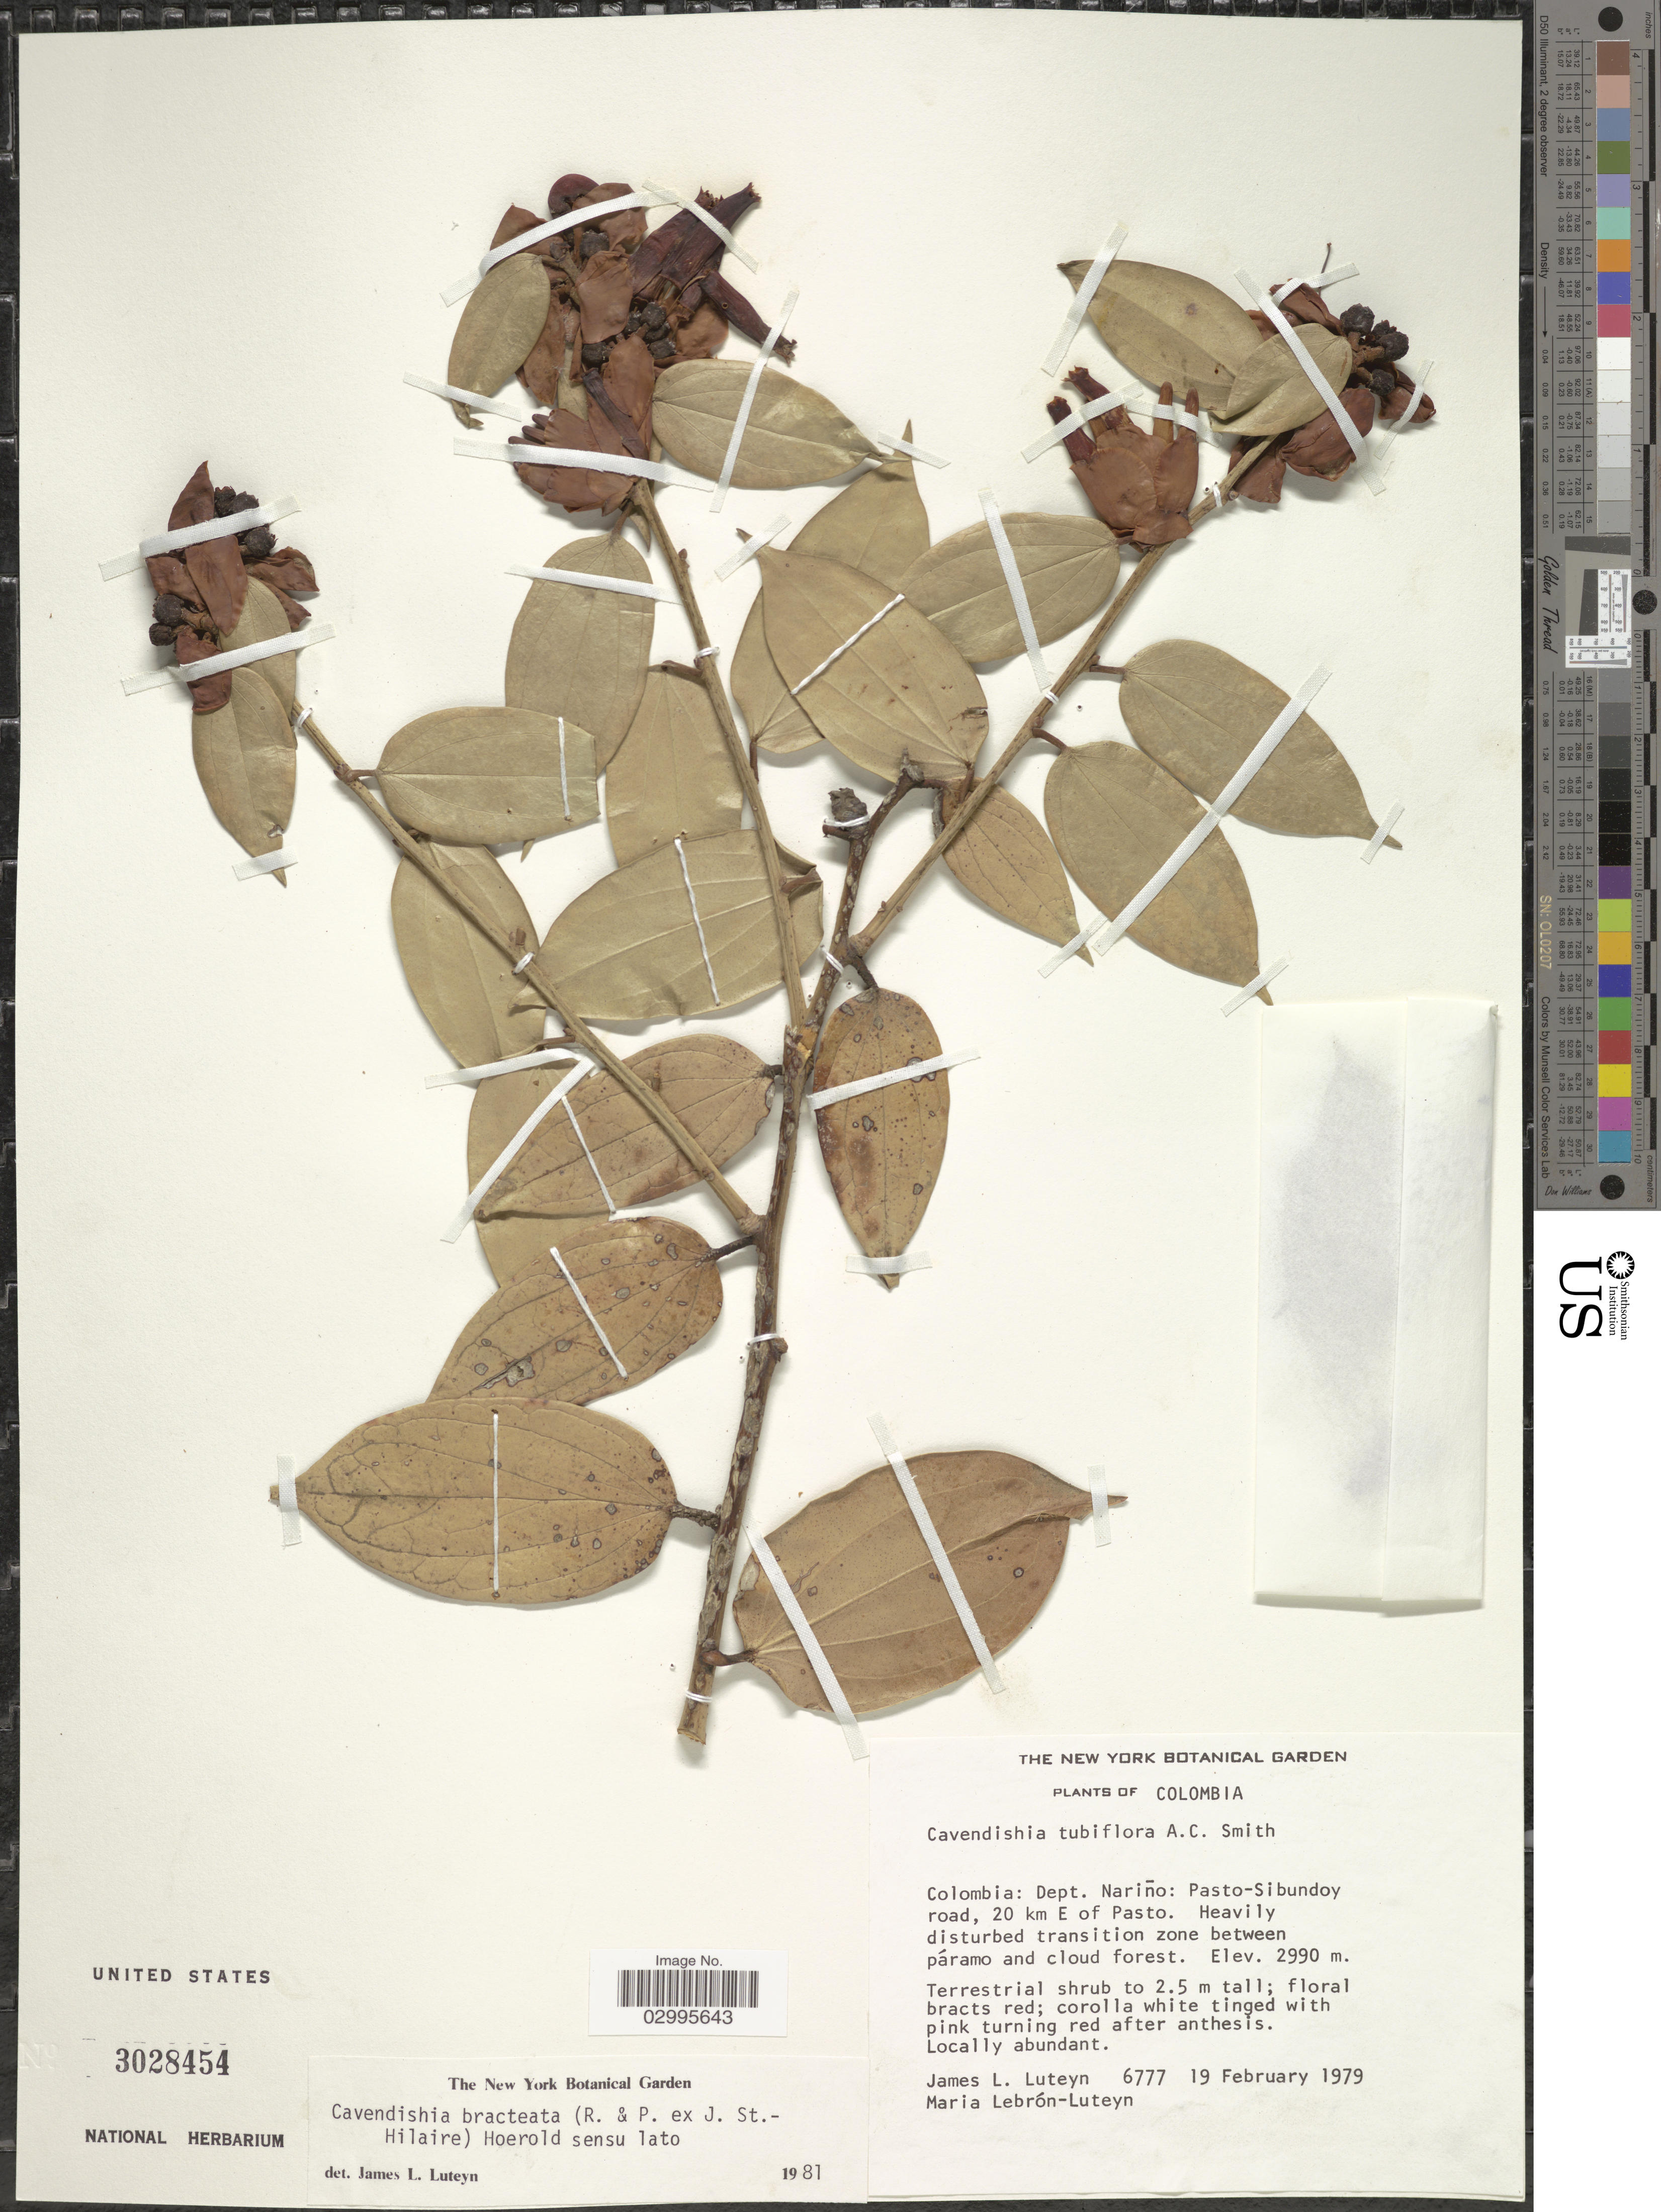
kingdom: Plantae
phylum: Tracheophyta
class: Magnoliopsida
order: Ericales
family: Ericaceae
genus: Cavendishia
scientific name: Cavendishia bracteata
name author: (Ruiz & Pav. ex J. St.-Hil.) Hoerold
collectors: J. Luteyn & M. L. Lebrón-Luteyn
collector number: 6777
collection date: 1979-02-19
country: Colombia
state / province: Nariño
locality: Dept. Nariño: Pasto-Sibundoy road, 20 km E of Pasto. Heavily disturbed transition zone between páramo and cloud forest.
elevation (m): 2990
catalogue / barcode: US 3028454